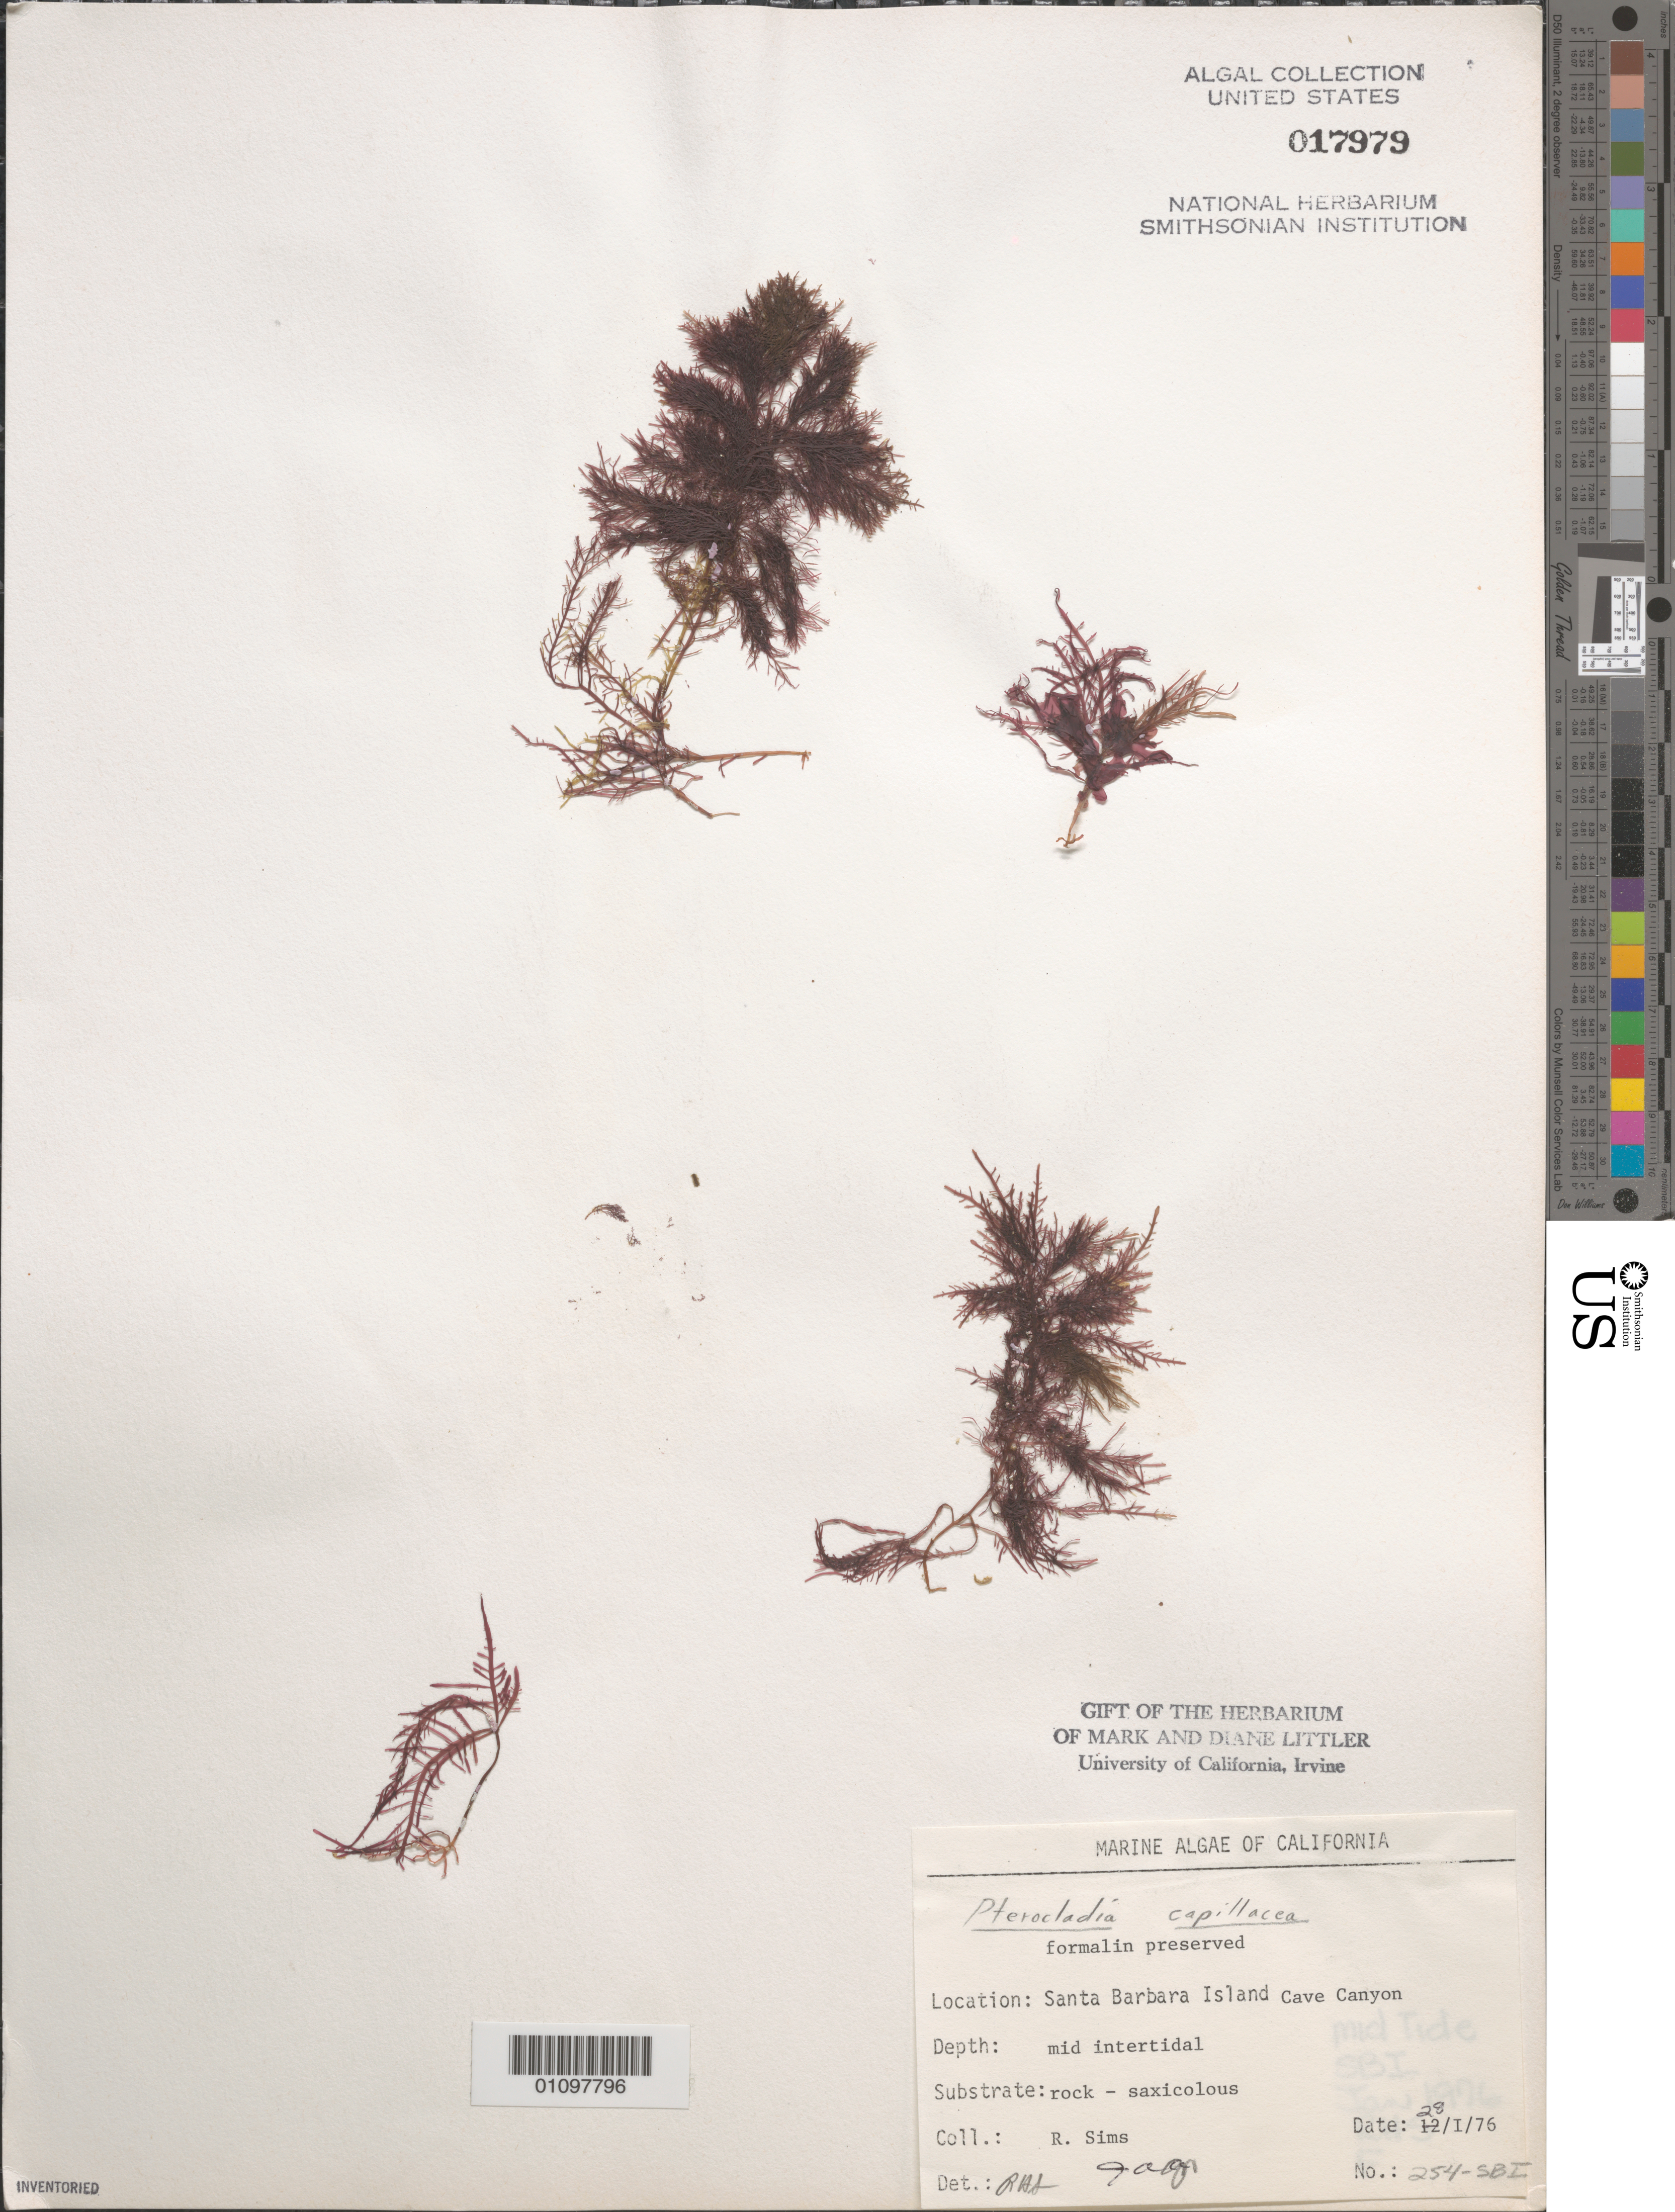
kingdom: Plantae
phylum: Rhodophyta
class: Florideophyceae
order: Gelidiales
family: Pterocladiaceae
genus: Pterocladiella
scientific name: Pterocladiella capillacea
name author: (S.G. Gmel.) Santelices & Hommers.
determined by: Algae name updating Project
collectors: R. H. Sims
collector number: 254-SBI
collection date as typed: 28 Jan 1976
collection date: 1976-01-28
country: United States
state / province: California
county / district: Santa Barbara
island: Santa Barbara Island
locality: Cave Canyon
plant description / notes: BLM-SOCALBIGHT Rocky Intertidal Survey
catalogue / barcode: US 17979